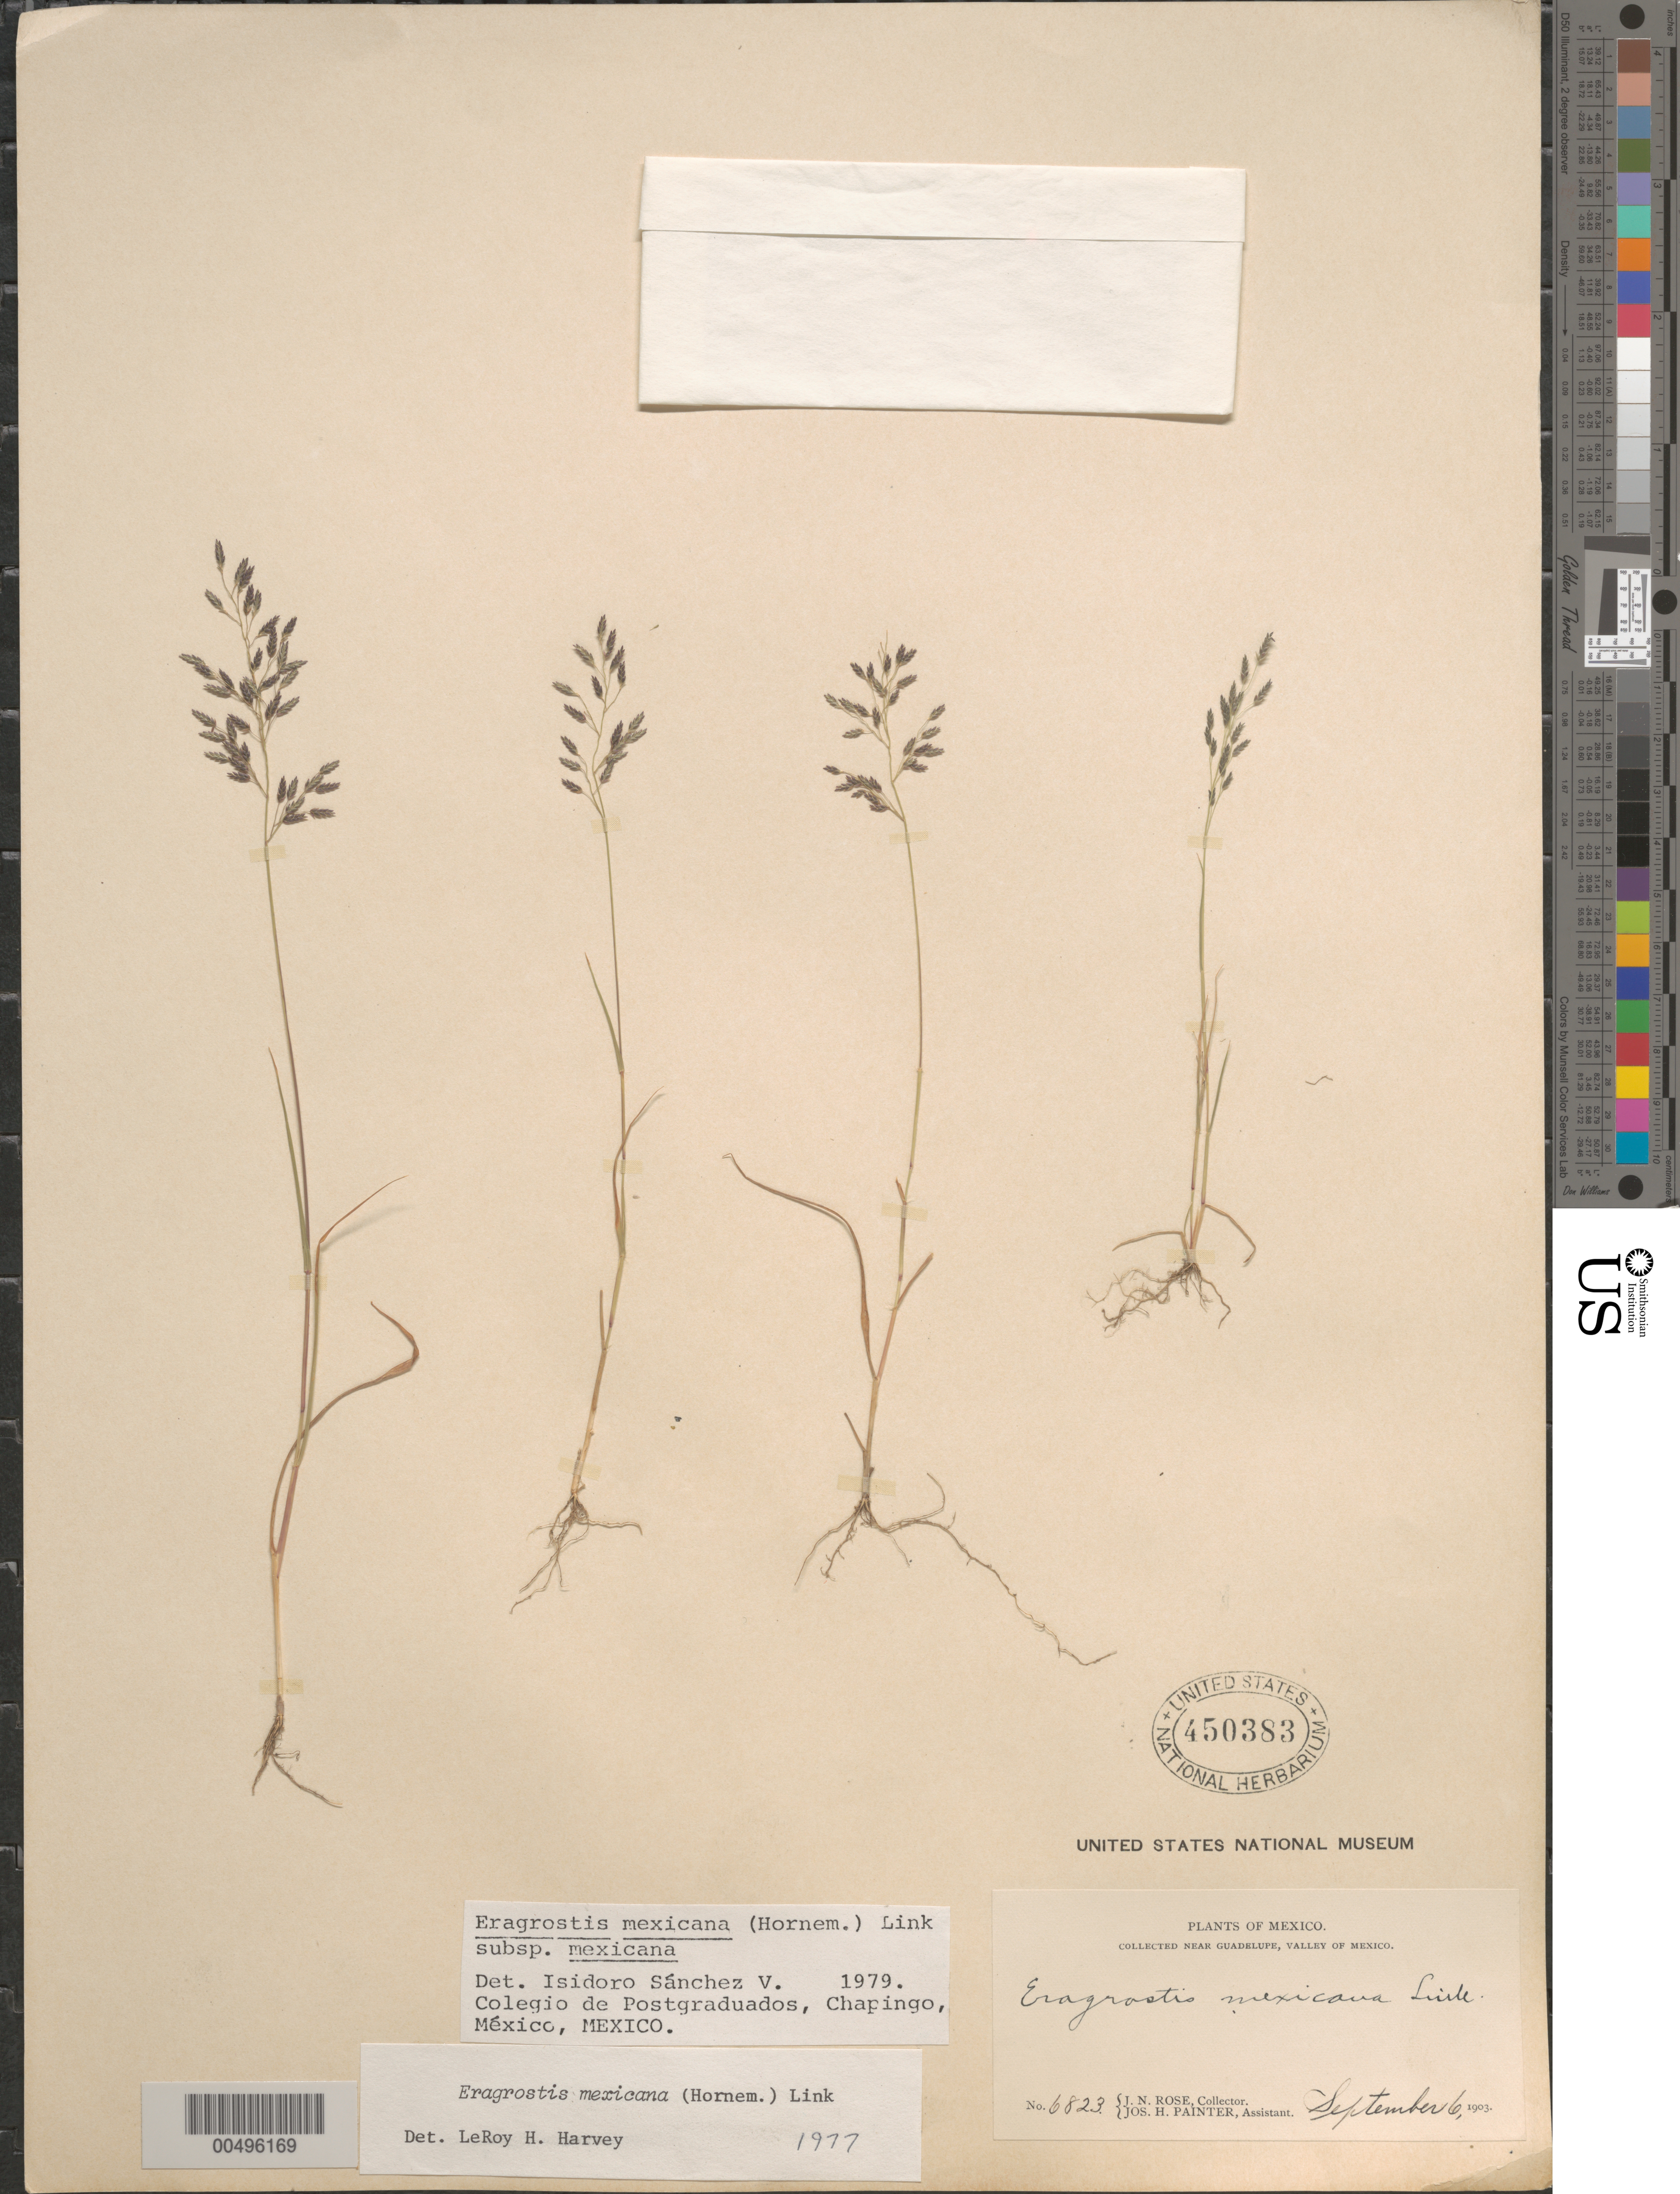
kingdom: Plantae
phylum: Tracheophyta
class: Liliopsida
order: Poales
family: Poaceae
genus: Eragrostis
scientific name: Eragrostis mexicana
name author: (Hornem.) Link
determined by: Sánchez Vega, I. M.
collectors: J. N. Rose & J. H. Painter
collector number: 6823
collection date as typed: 6 Sep 1903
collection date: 1903-09-06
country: Mexico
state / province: México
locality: Near Guadalupe, Valley of Mexico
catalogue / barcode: US 450383